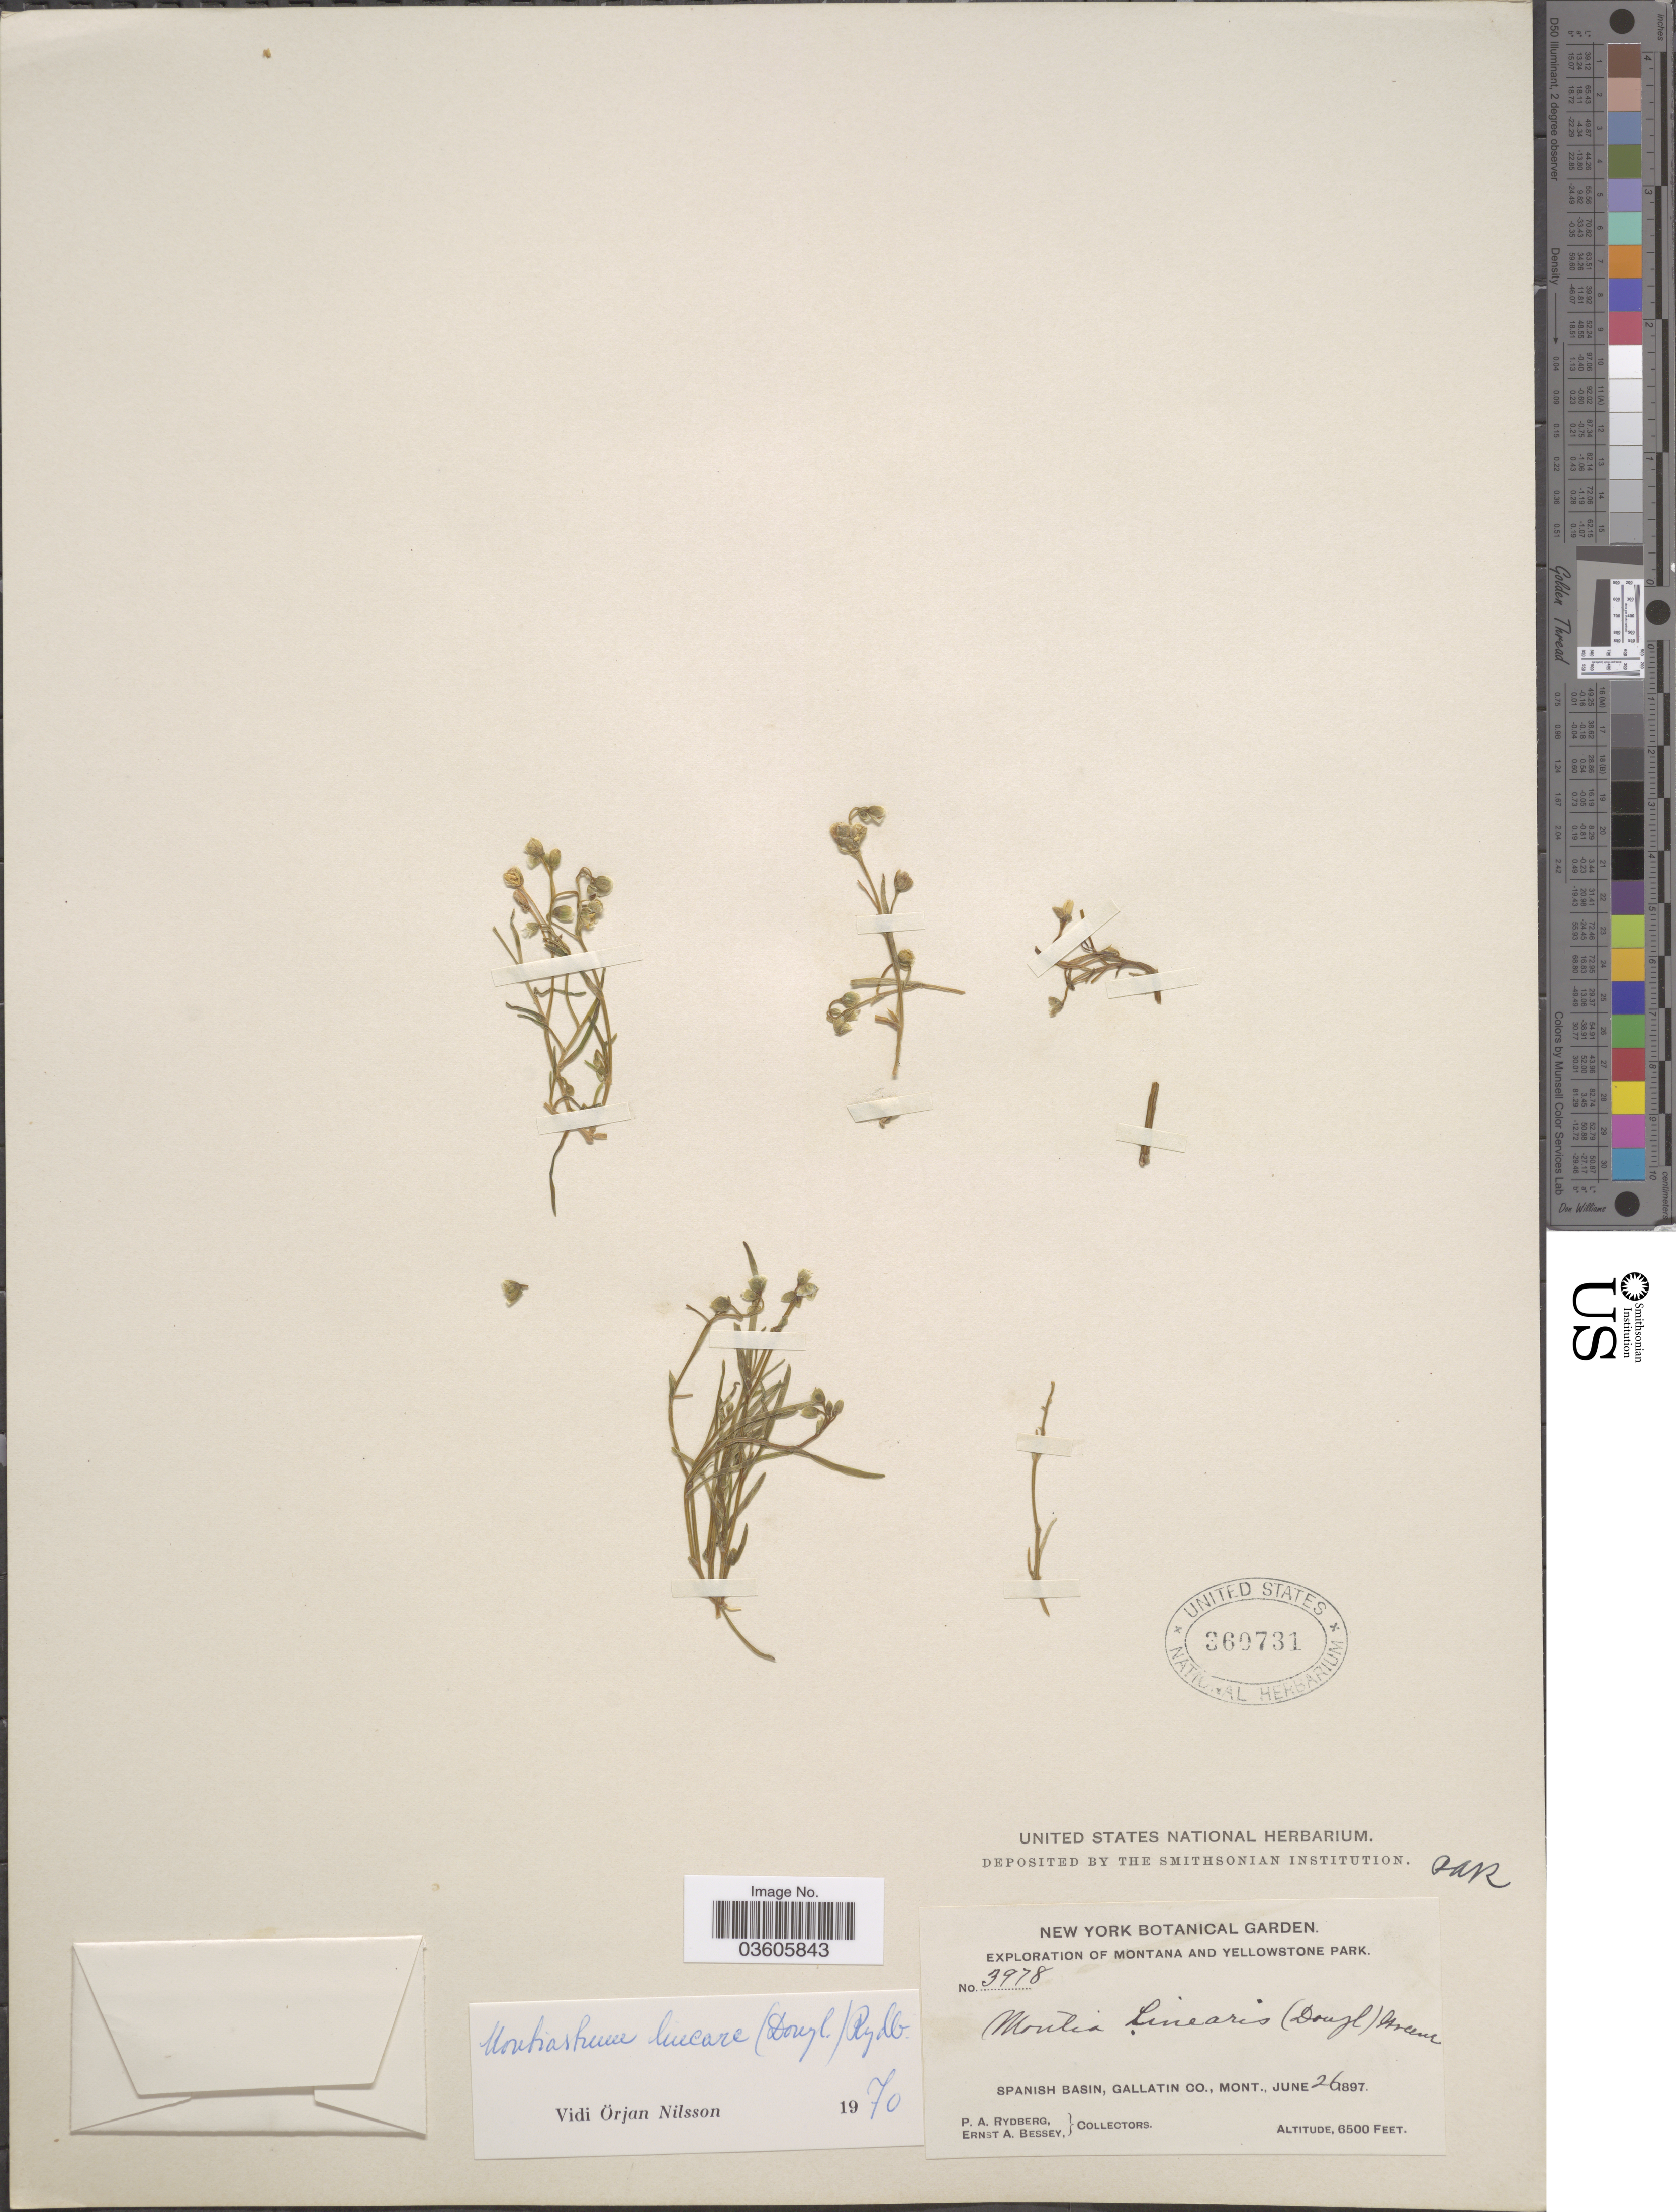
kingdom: Plantae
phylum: Tracheophyta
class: Magnoliopsida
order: Caryophyllales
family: Montiaceae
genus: Montia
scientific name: Montia linearis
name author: (Douglas) Greene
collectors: P. A. Rydberg & E. A. Bessey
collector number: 3978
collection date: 1897-06-26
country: United States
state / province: Montana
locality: Yellowstone Park. Spanish Basin, Gallatin Co.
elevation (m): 1981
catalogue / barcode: US 360731